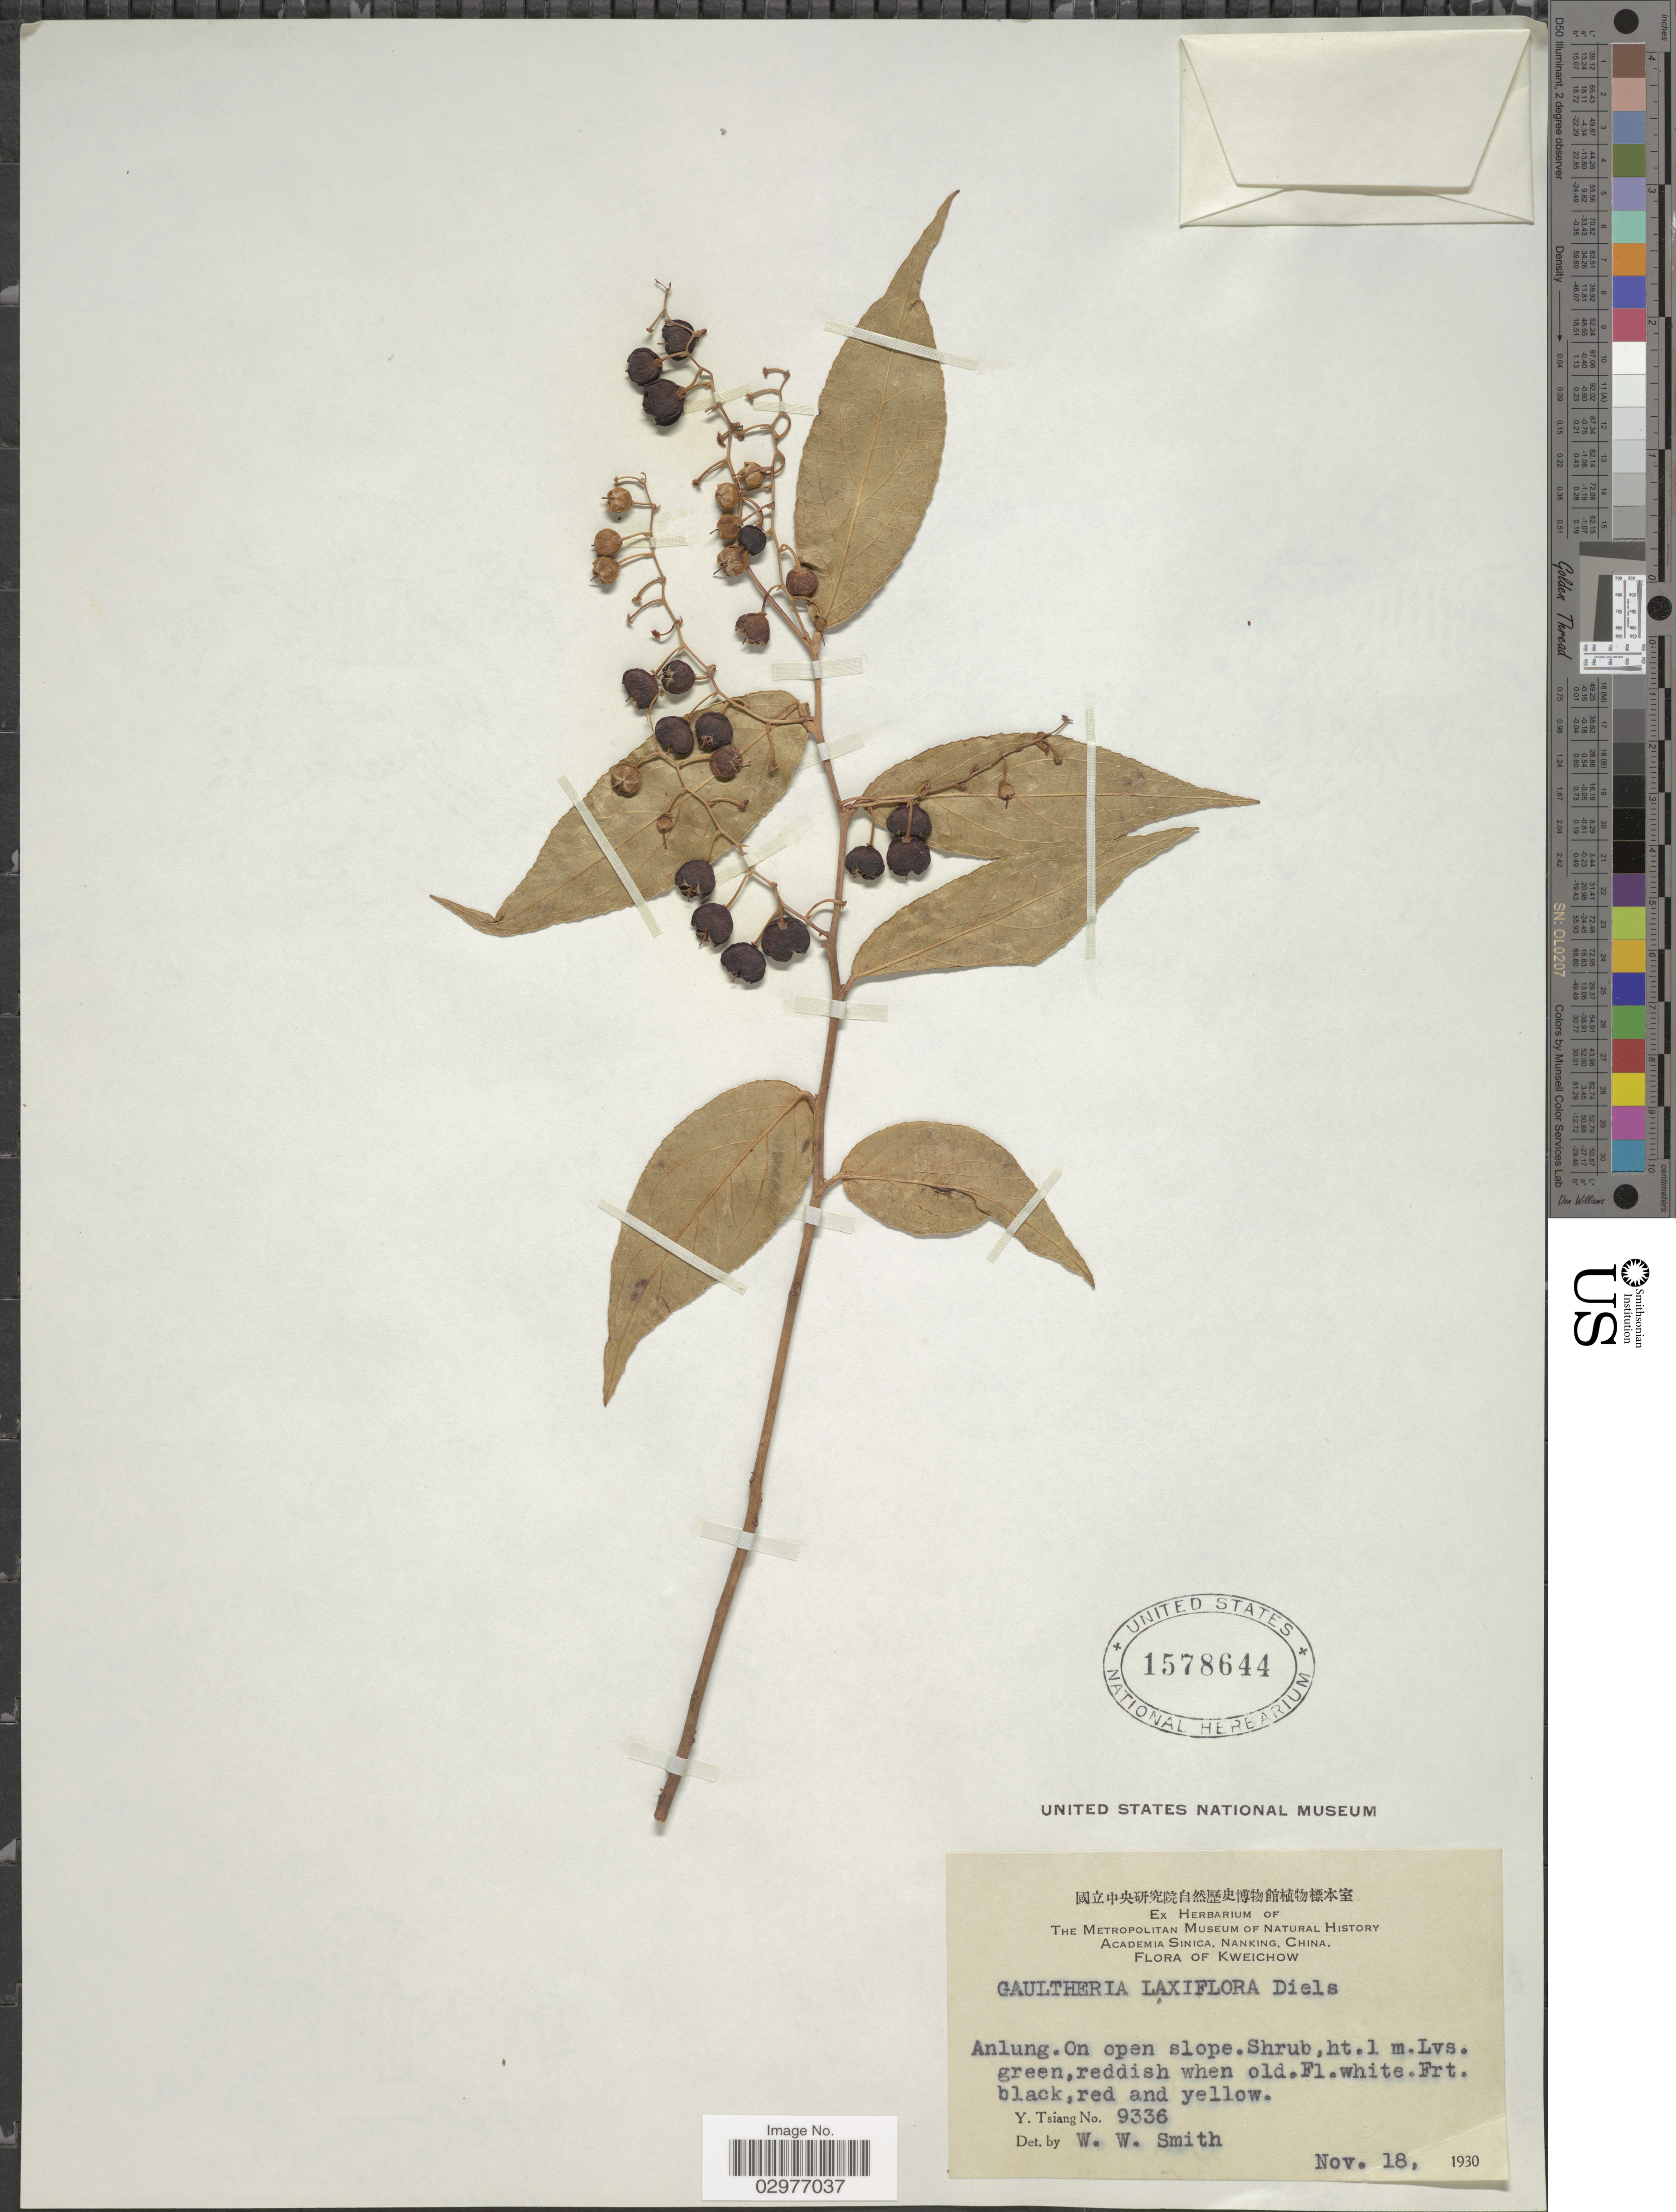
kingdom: Plantae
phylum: Tracheophyta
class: Magnoliopsida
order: Ericales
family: Ericaceae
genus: Gaultheria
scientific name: Gaultheria laxiflora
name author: Diels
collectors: Y. Tsiang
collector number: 9336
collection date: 1930-11-18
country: China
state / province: Guizhou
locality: Kweichow. Anlung. On open slope.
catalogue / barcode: US 1578644